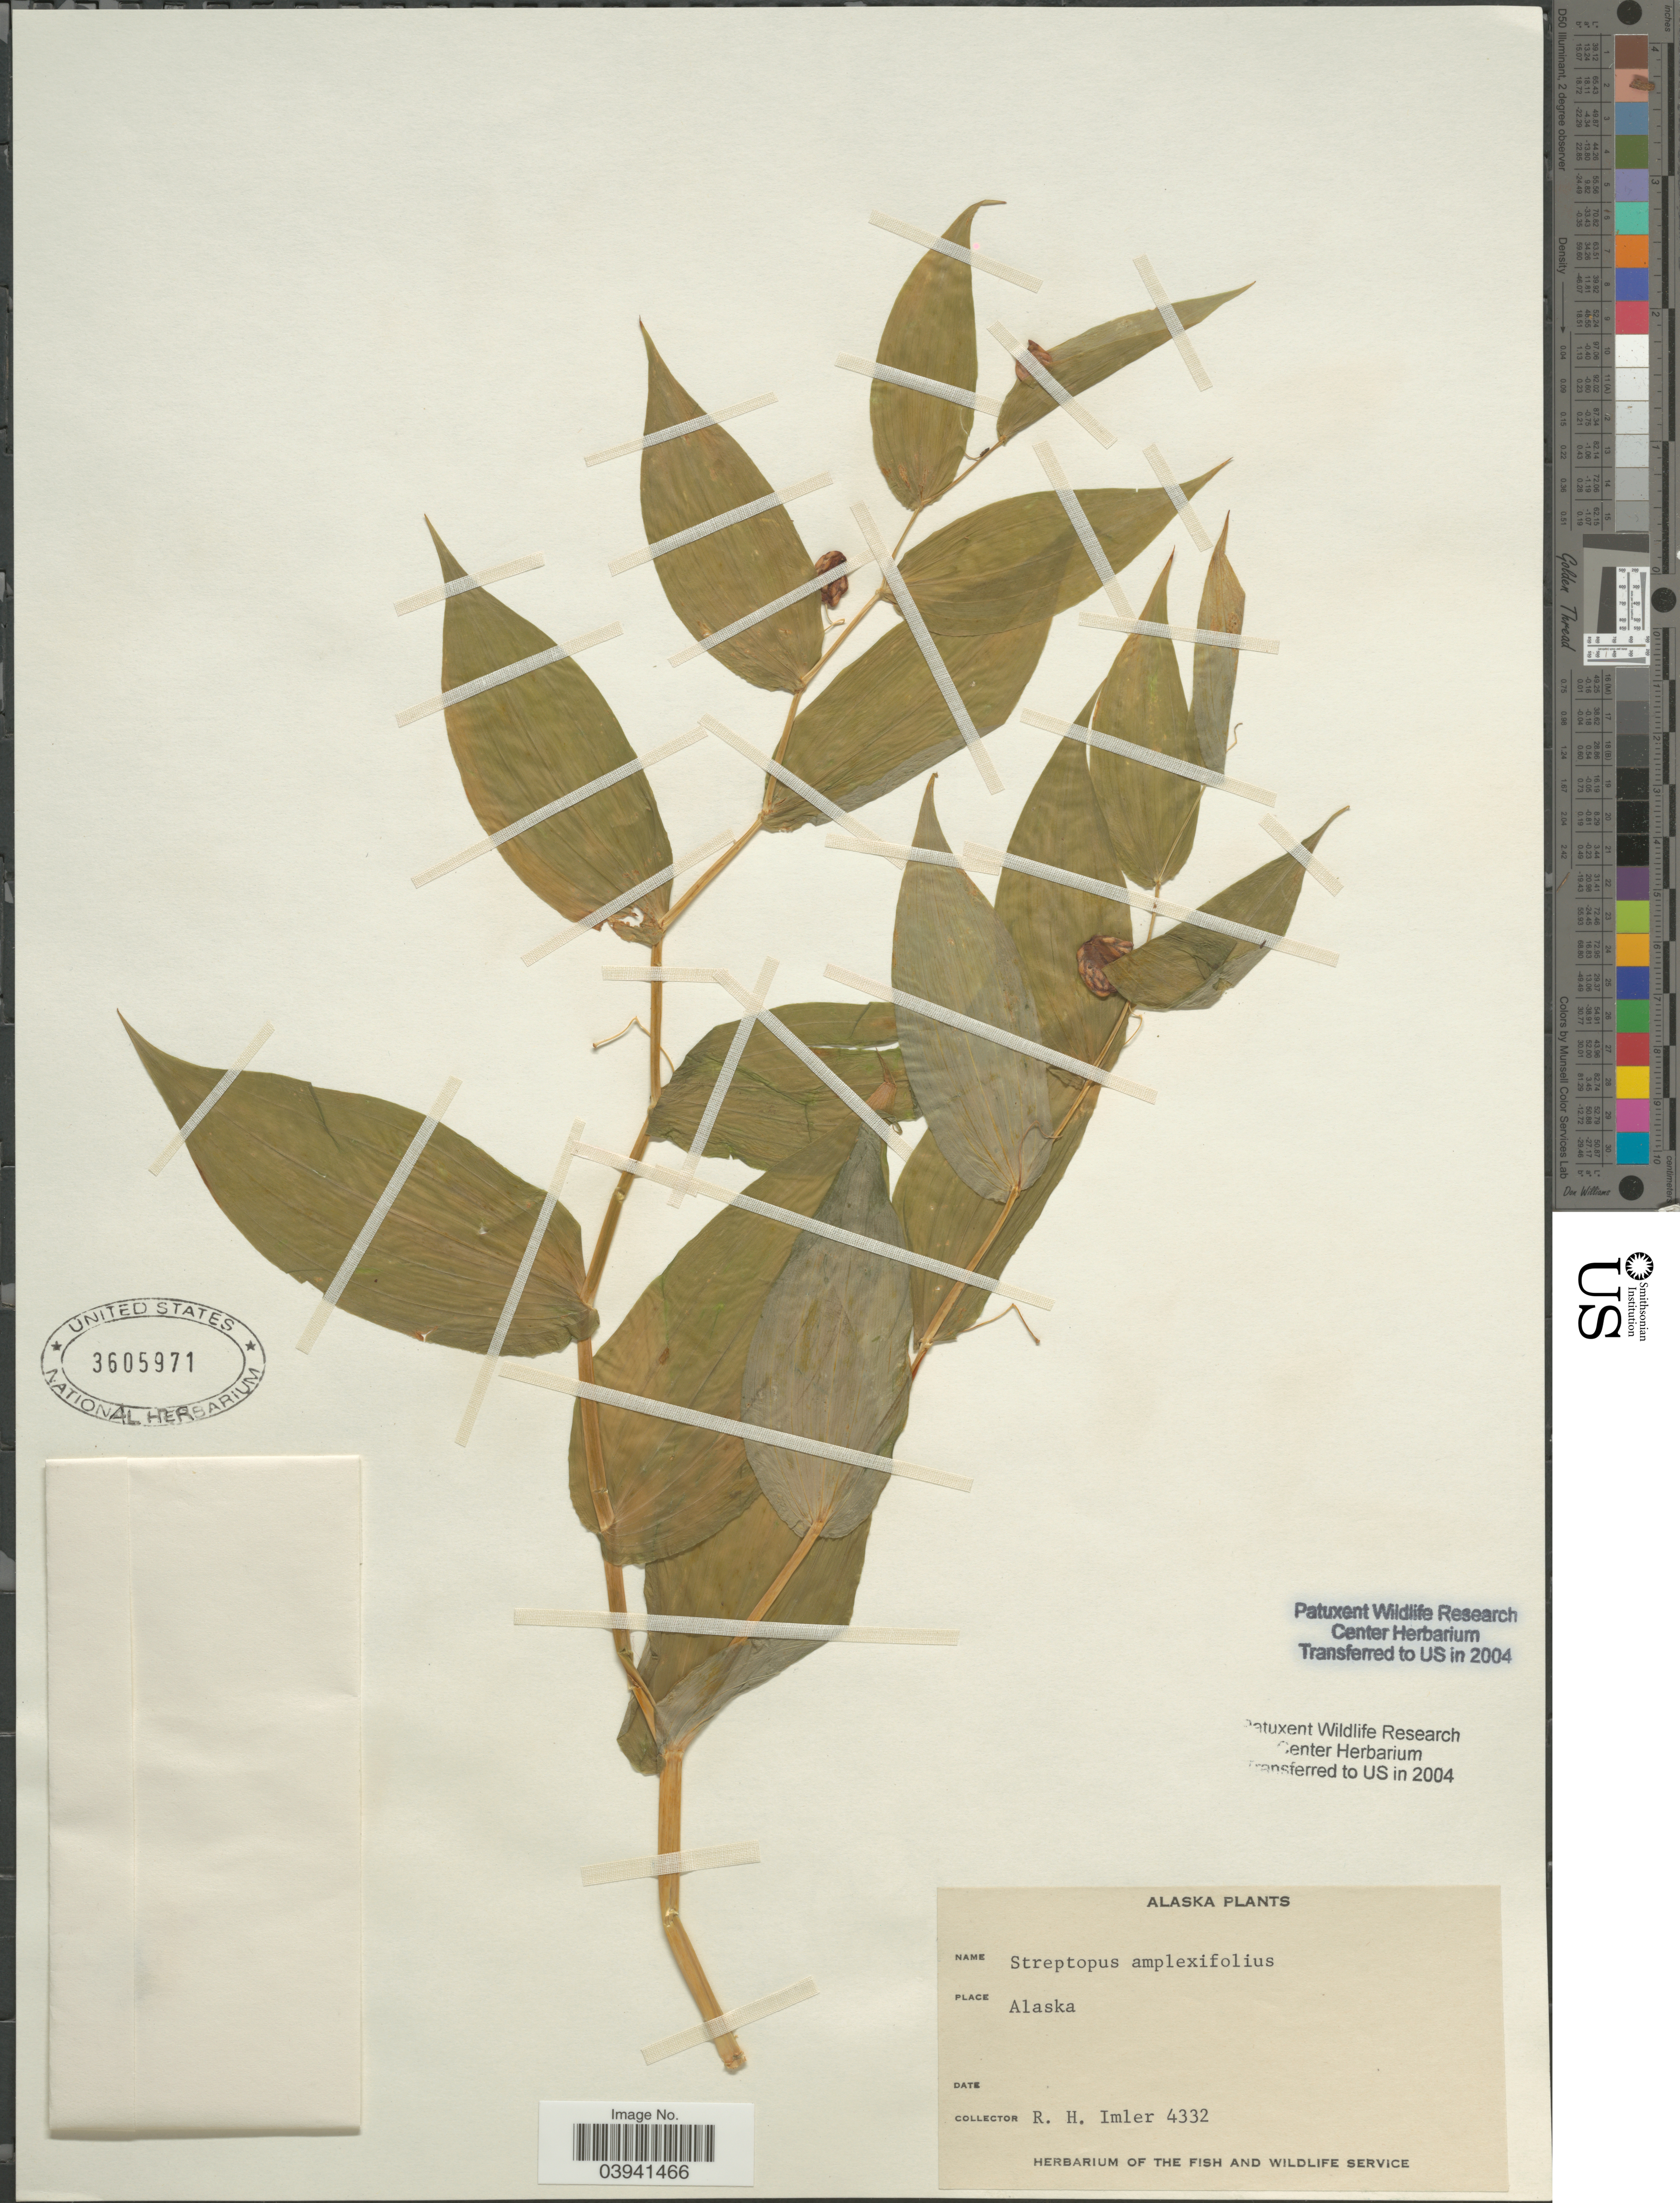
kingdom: Plantae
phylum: Tracheophyta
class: Liliopsida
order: Liliales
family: Liliaceae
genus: Streptopus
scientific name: Streptopus amplexifolius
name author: (L.) DC.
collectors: R. Imler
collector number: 4332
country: United States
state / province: Alaska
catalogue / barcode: US 3605971